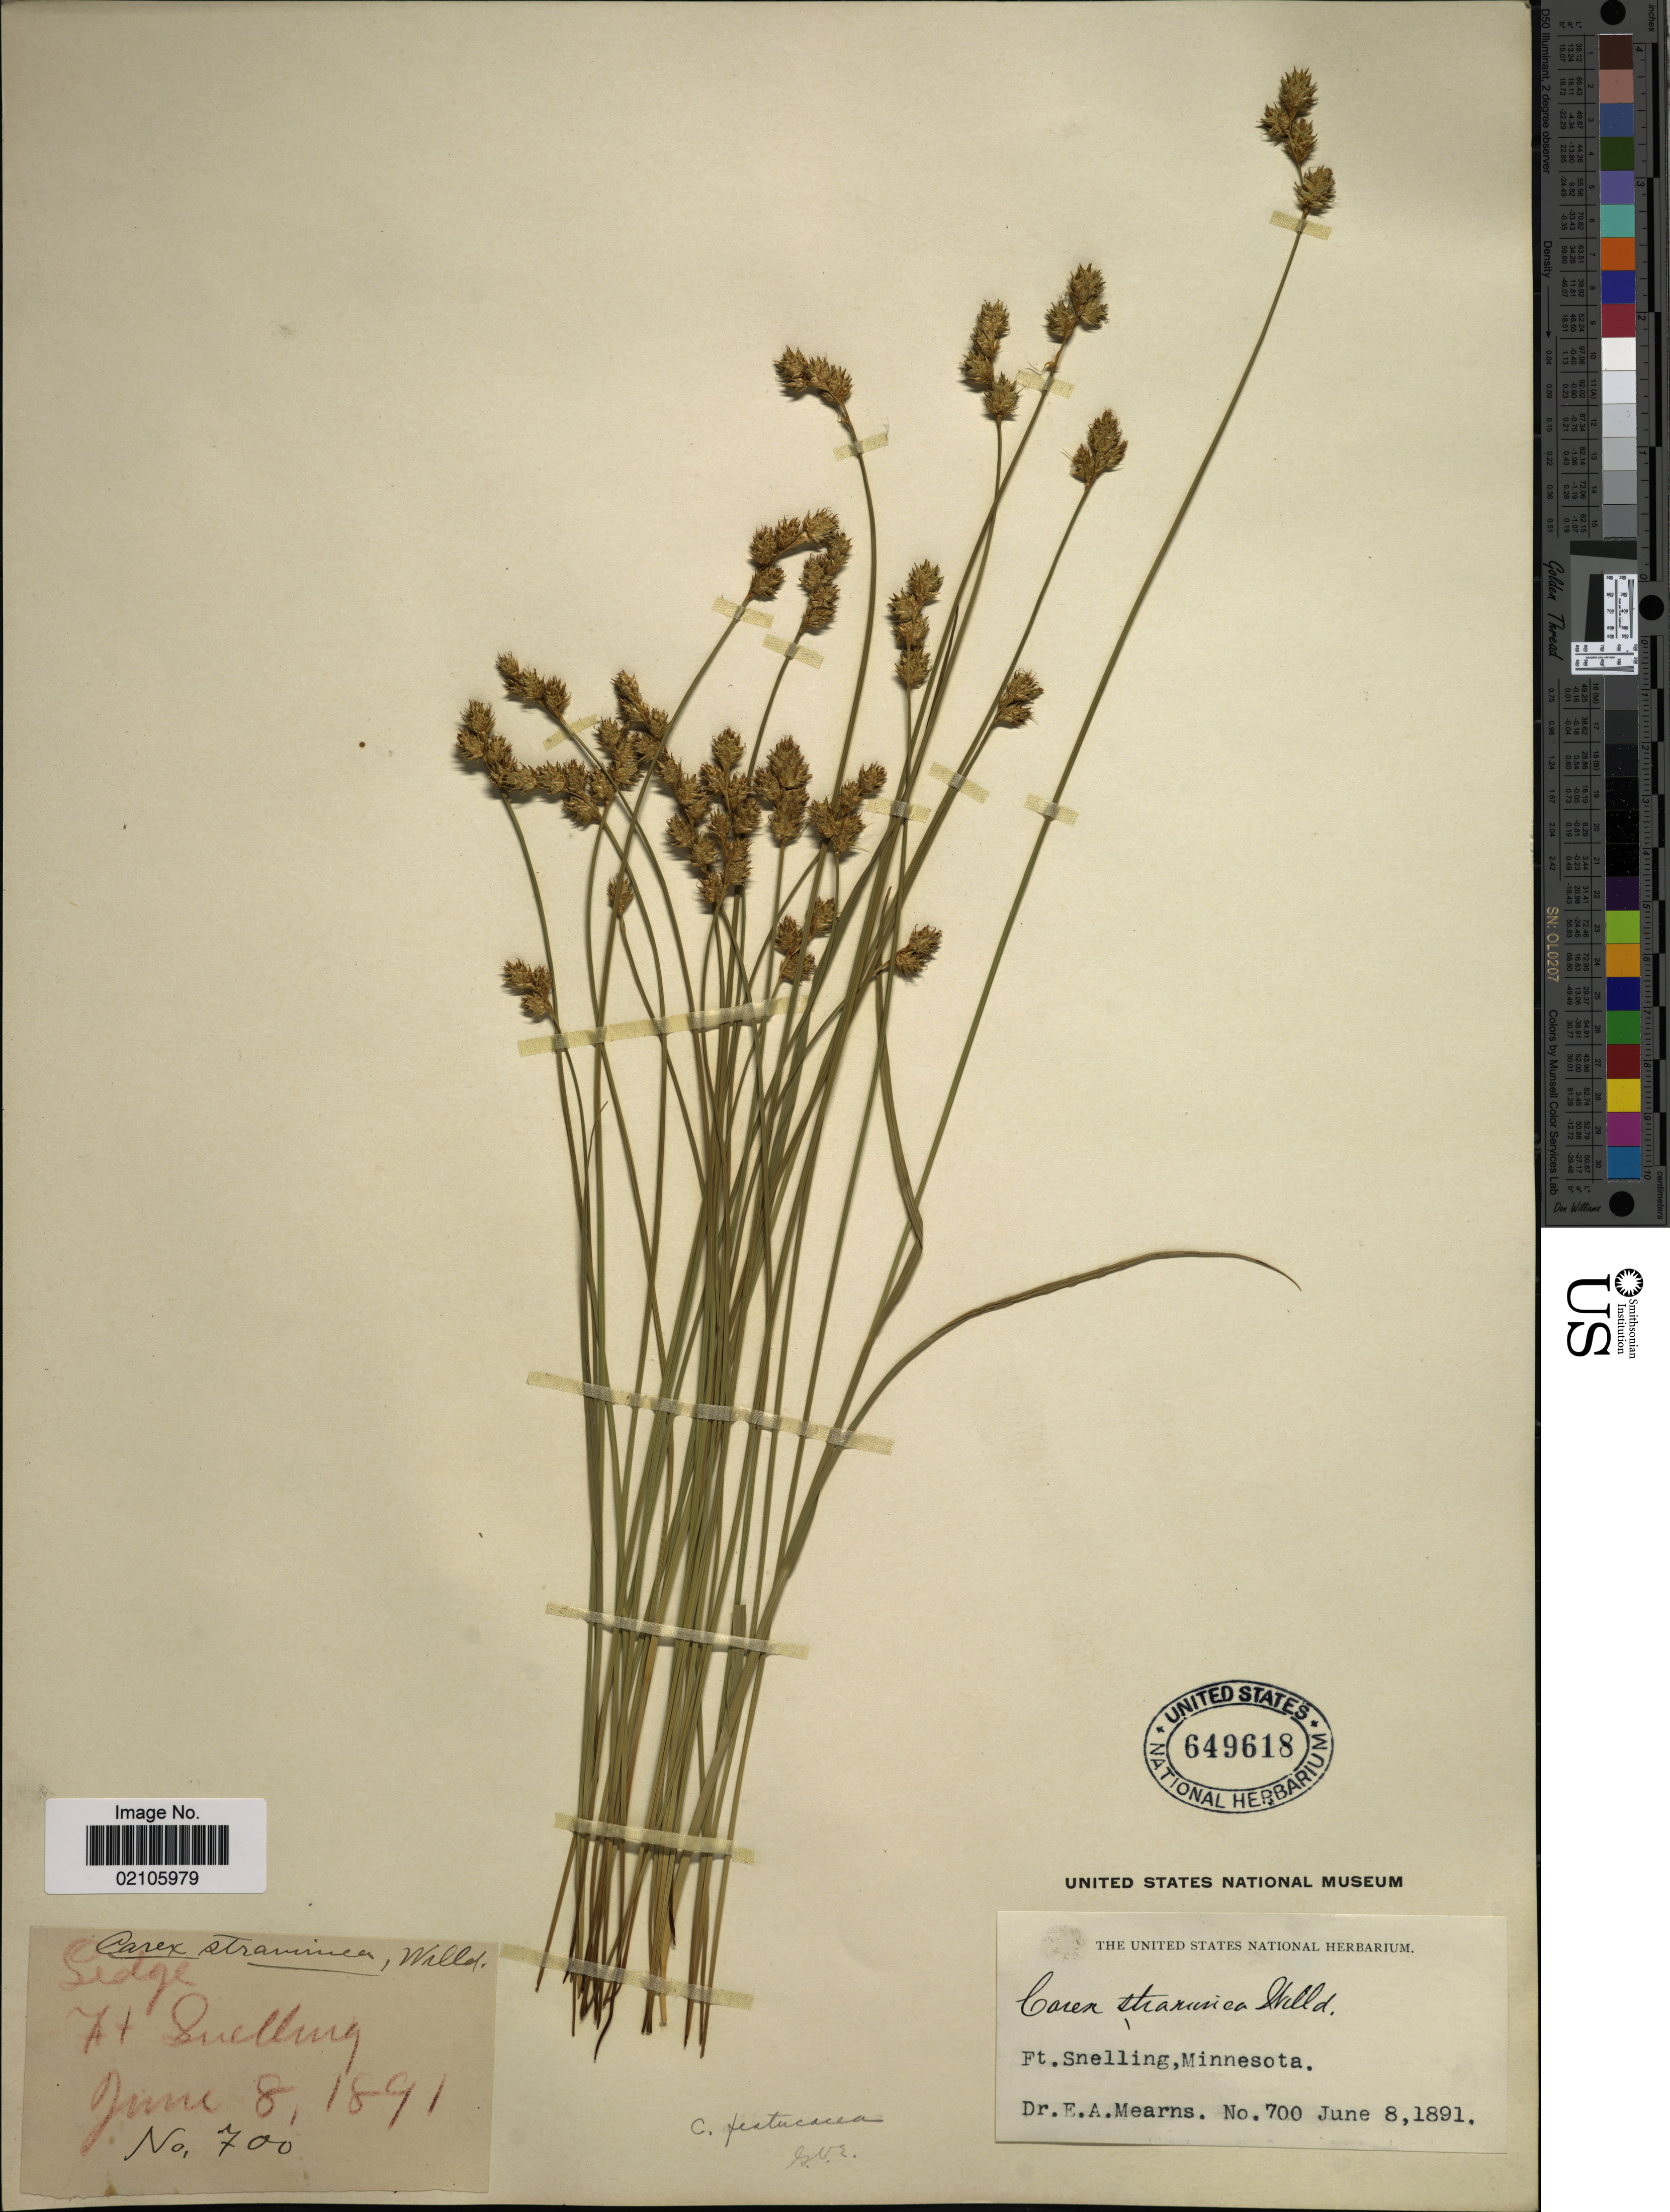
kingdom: Plantae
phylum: Tracheophyta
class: Liliopsida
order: Poales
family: Cyperaceae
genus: Carex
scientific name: Carex brevior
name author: (Dewey) Mack. ex Lunell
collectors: E. A. Mearns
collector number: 700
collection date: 1891-06-08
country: United States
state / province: Minnesota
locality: Ft Snelling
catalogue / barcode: US 649618